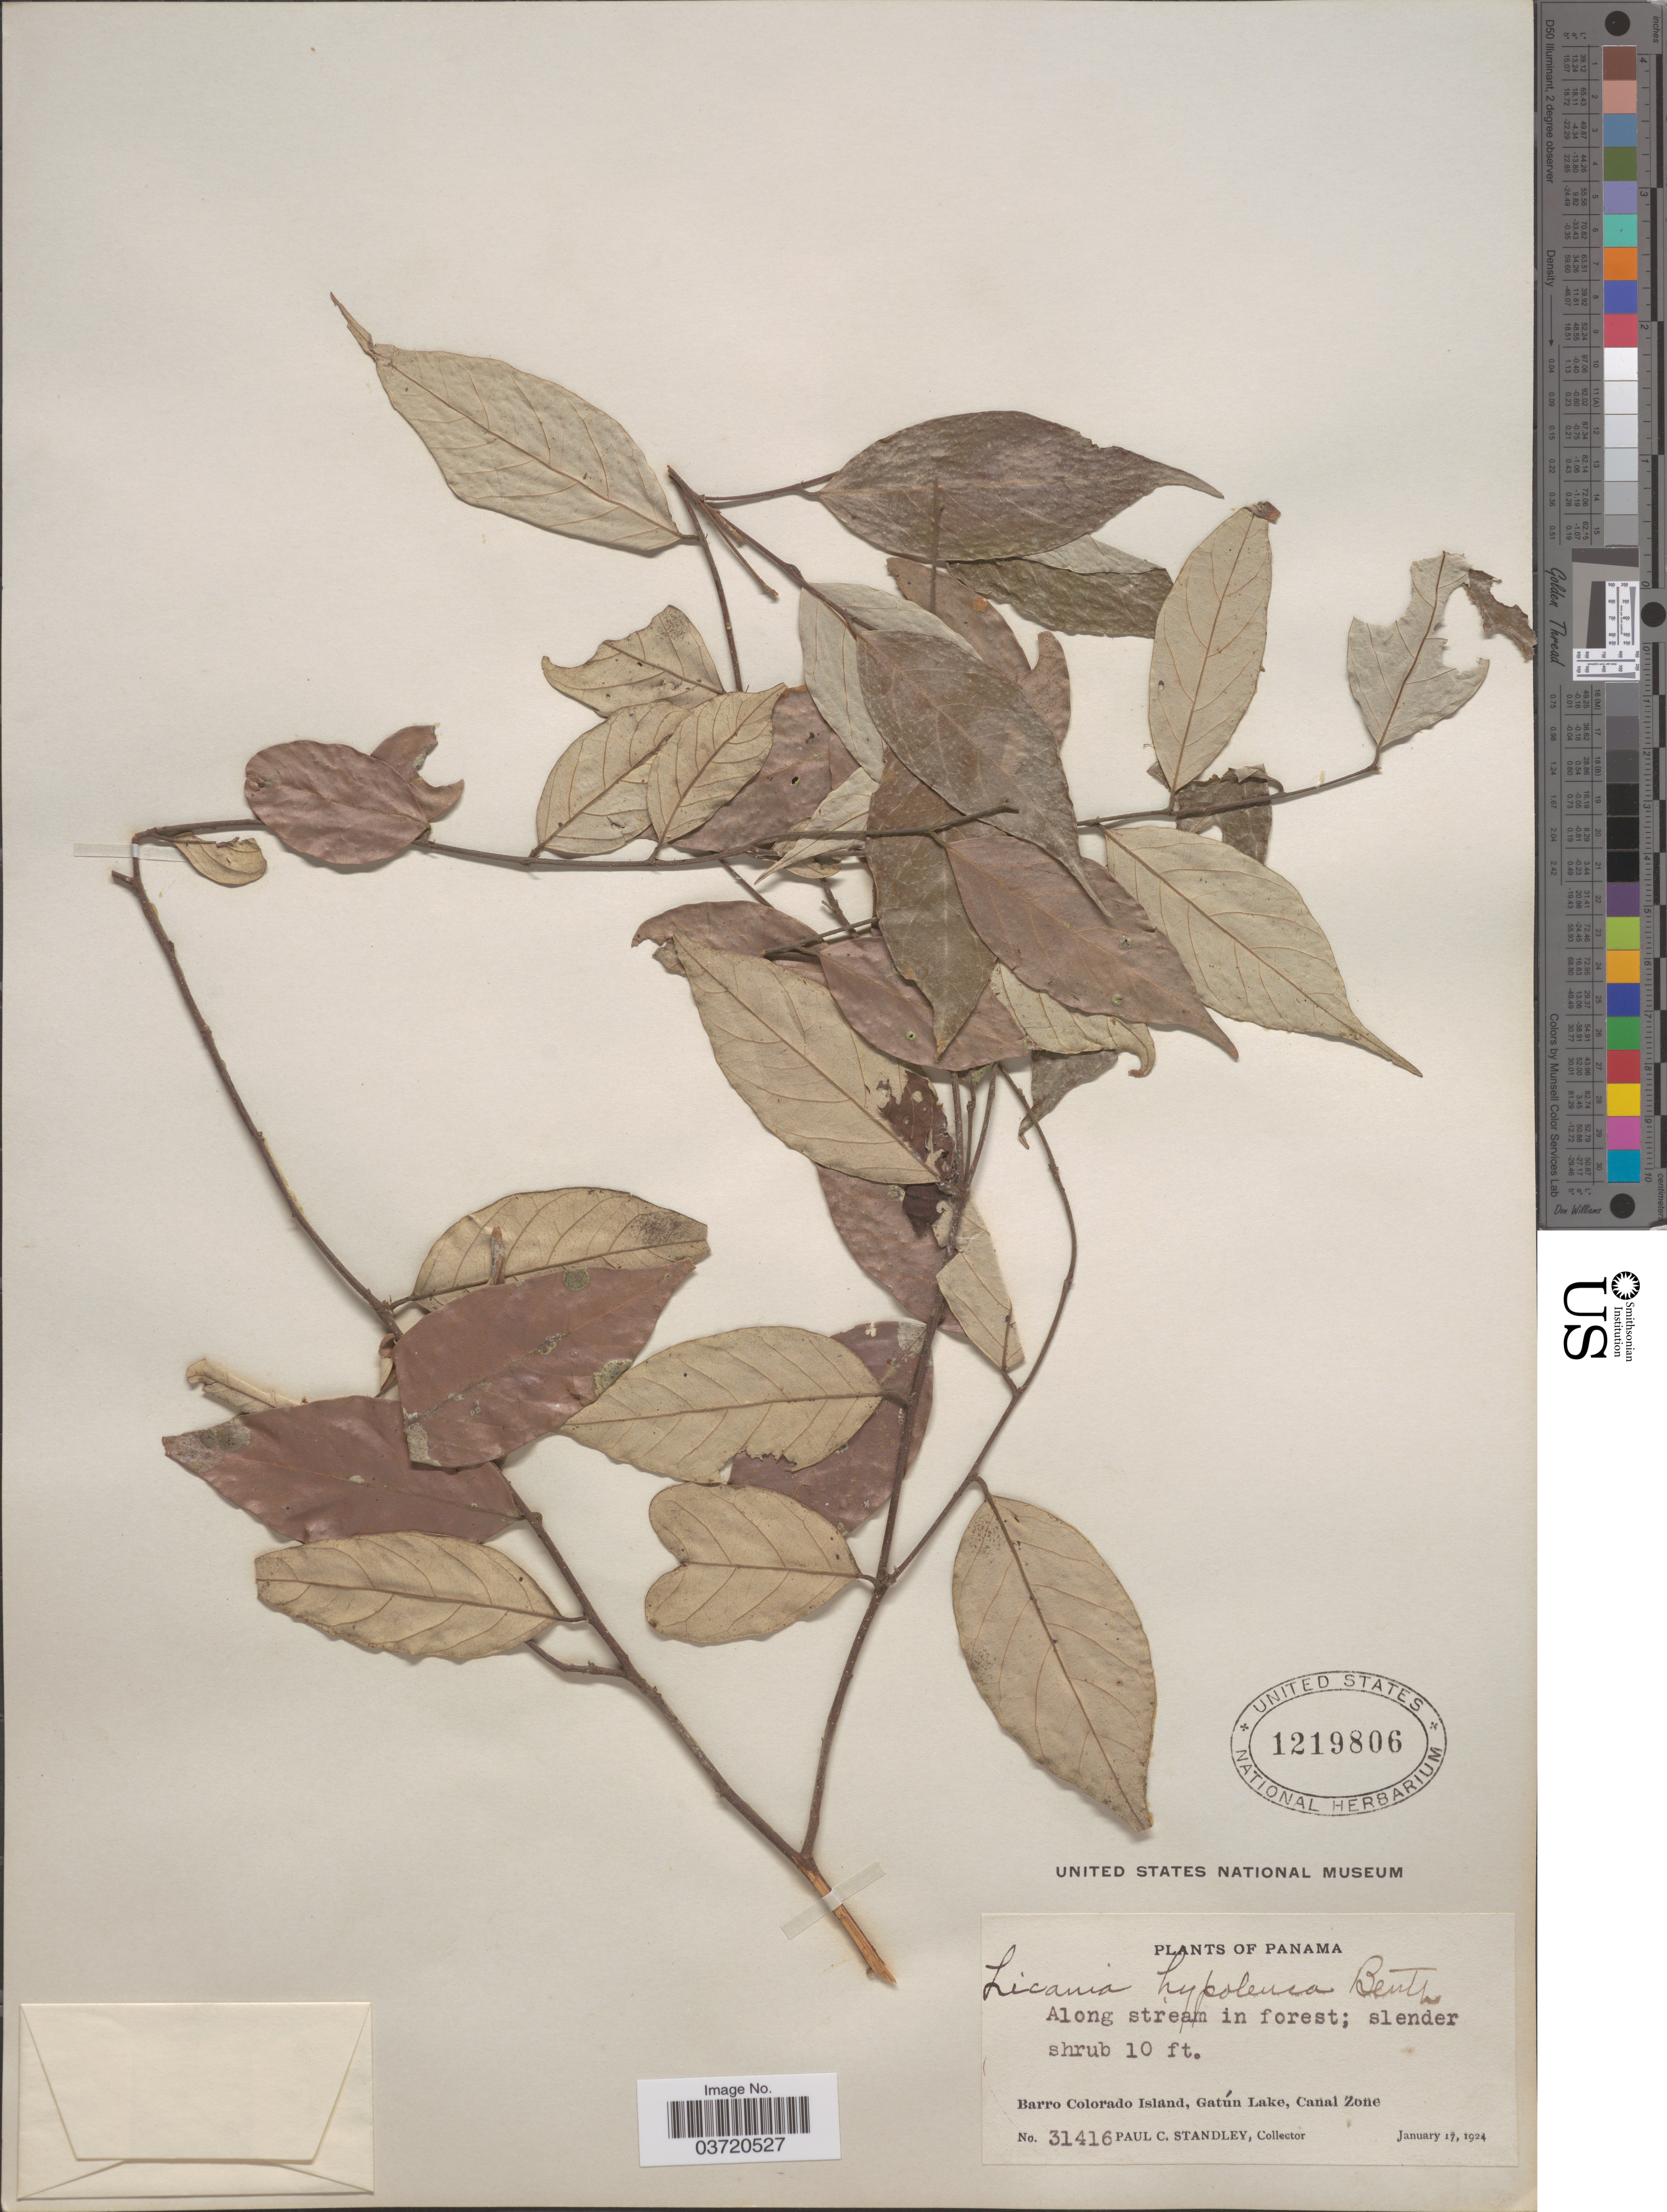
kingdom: Plantae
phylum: Tracheophyta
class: Magnoliopsida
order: Malpighiales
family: Chrysobalanaceae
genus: Licania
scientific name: Licania hypoleuca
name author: Benth.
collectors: P. C. Standley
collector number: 31416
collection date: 1924-01-17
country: Panama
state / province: Panamá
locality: Barro Colorado Island, Gatún Lake, Canal Zone.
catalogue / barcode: US 1219806